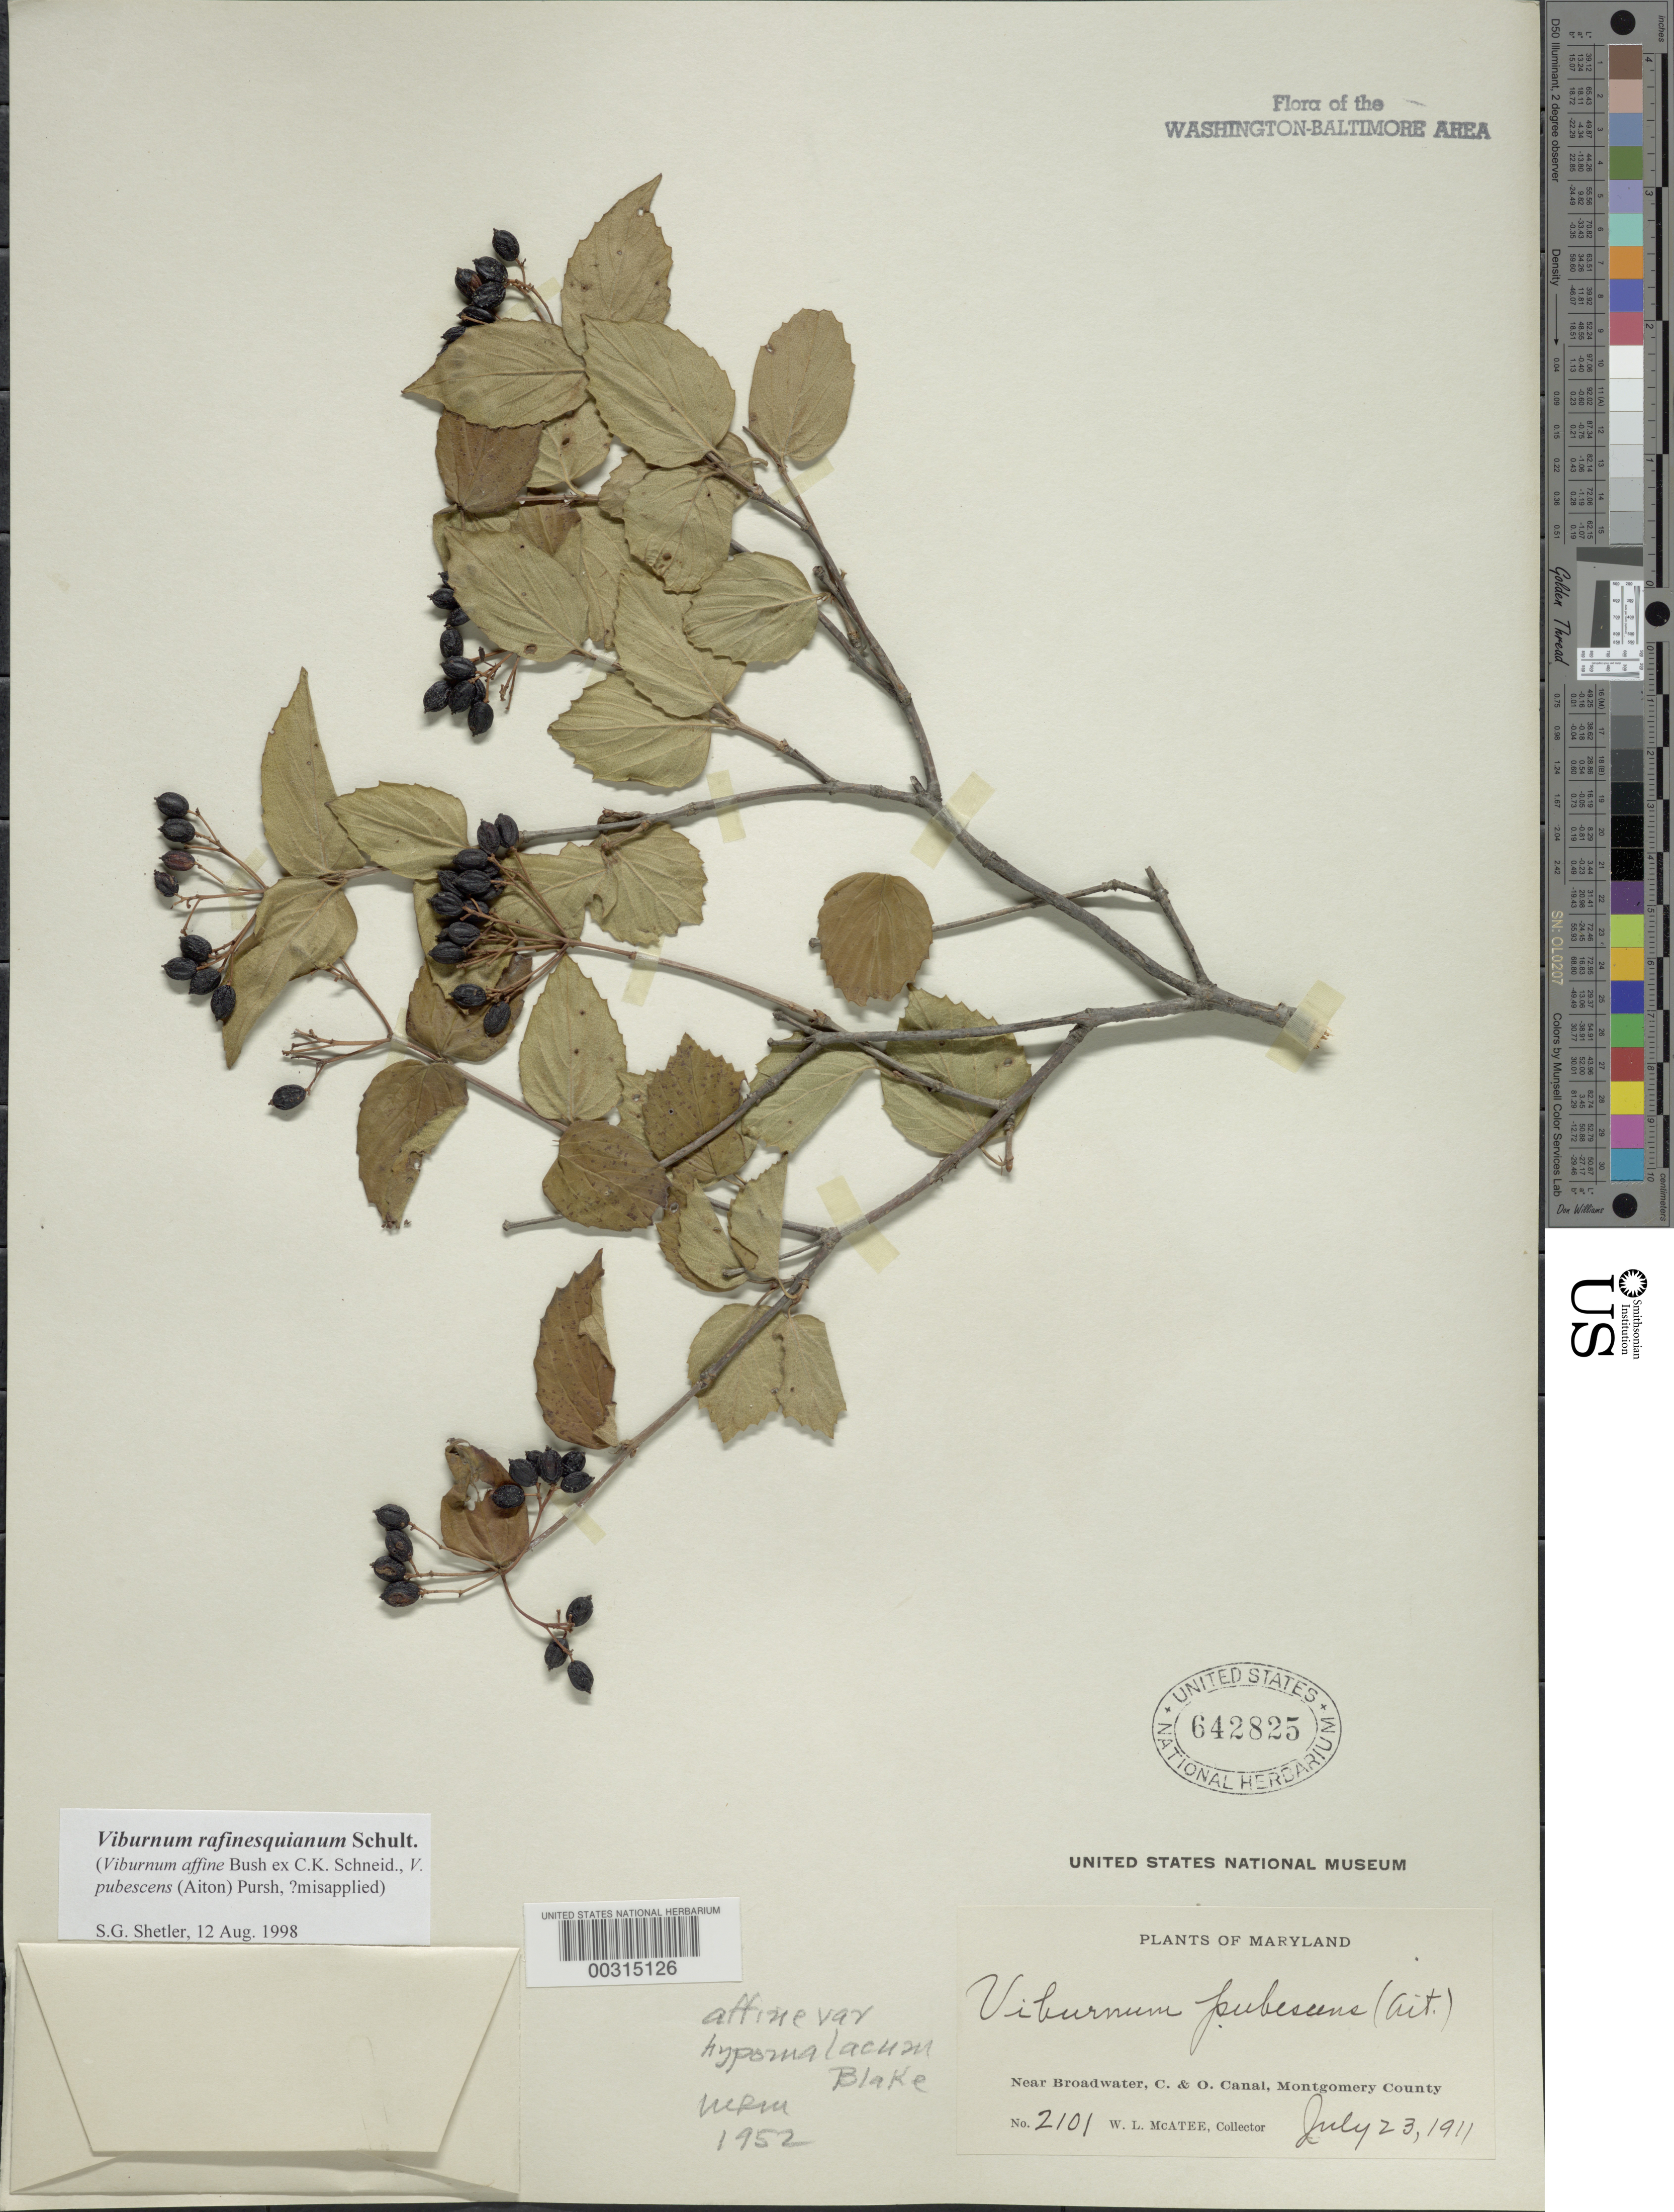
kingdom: Plantae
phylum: Tracheophyta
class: Magnoliopsida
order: Dipsacales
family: Viburnaceae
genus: Viburnum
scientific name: Viburnum rafinesqueanum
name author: Schult.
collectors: W. McAtee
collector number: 2101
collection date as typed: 23 Jul 1911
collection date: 1911-07-23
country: United States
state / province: Maryland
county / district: Montgomery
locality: Broadwater, C and O Canal C. & O. Canal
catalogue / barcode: US 642825